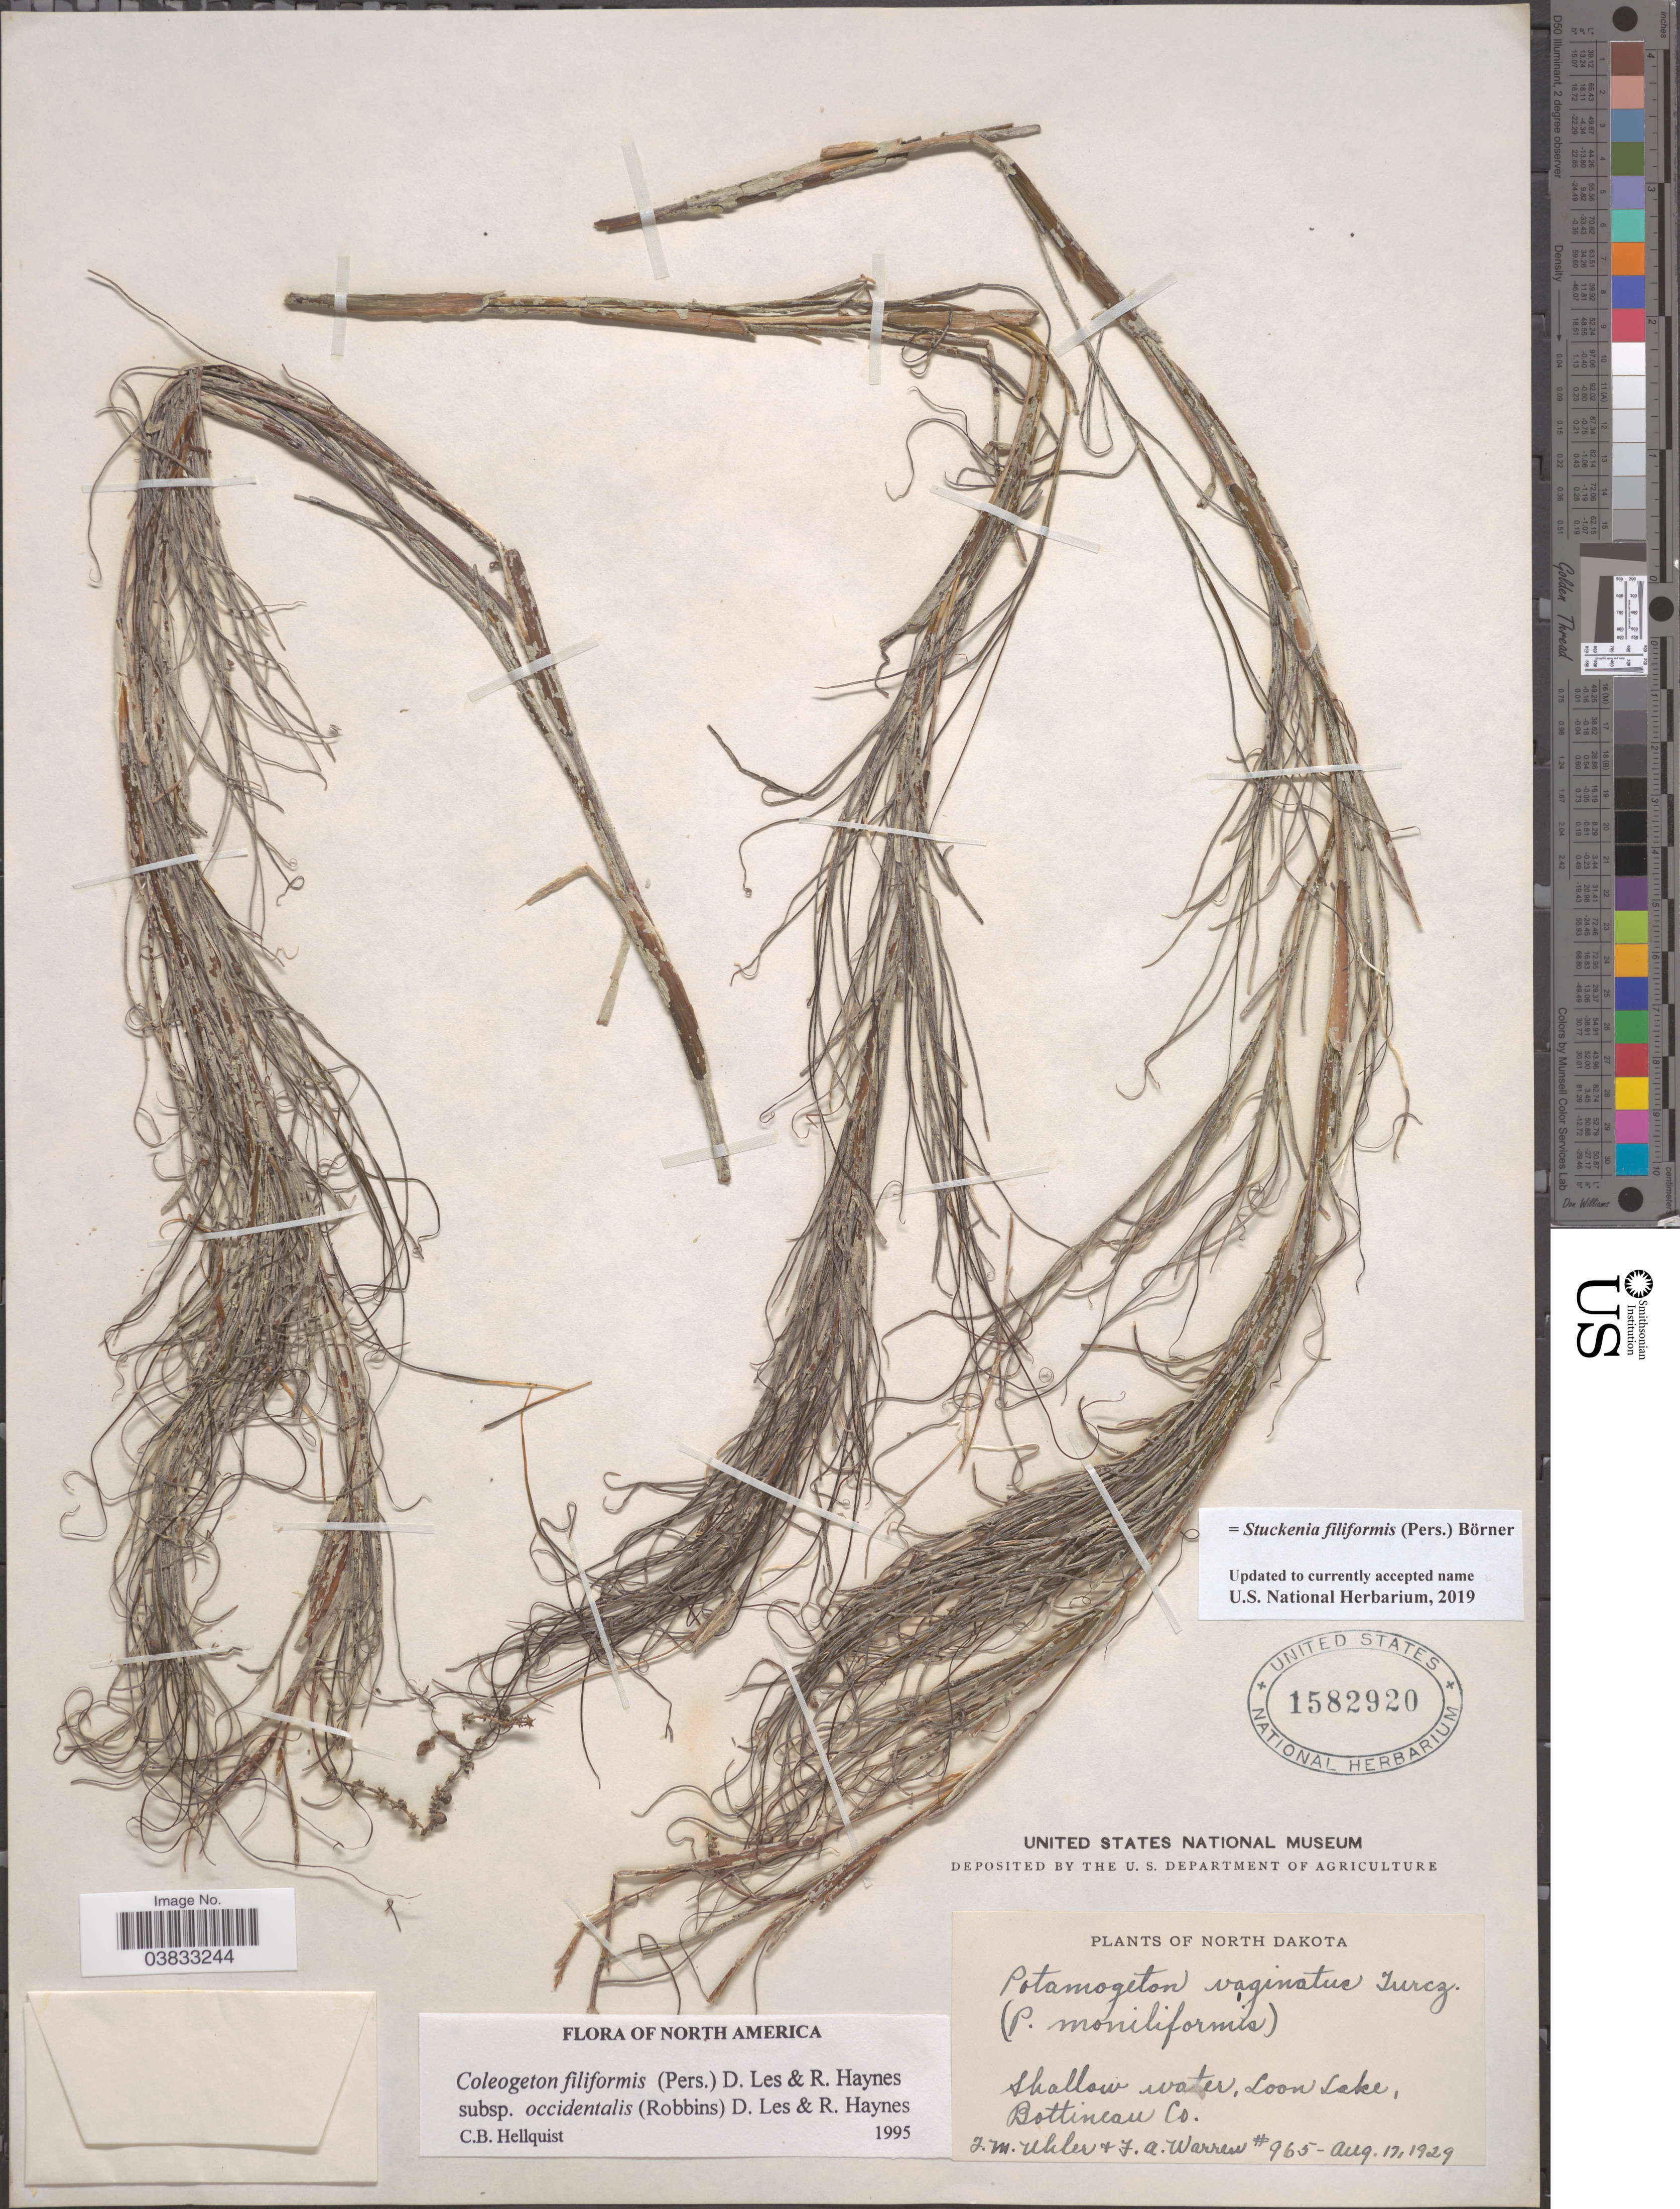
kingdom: Plantae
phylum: Tracheophyta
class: Liliopsida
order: Alismatales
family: Potamogetonaceae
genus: Stuckenia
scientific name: Stuckenia filiformis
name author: (Pers.) Börner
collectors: F. M. Uhler & F. Warren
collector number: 965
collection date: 1929-08-17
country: United States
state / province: North Dakota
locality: Loon Lake, Bottineau Co.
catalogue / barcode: US 1582920